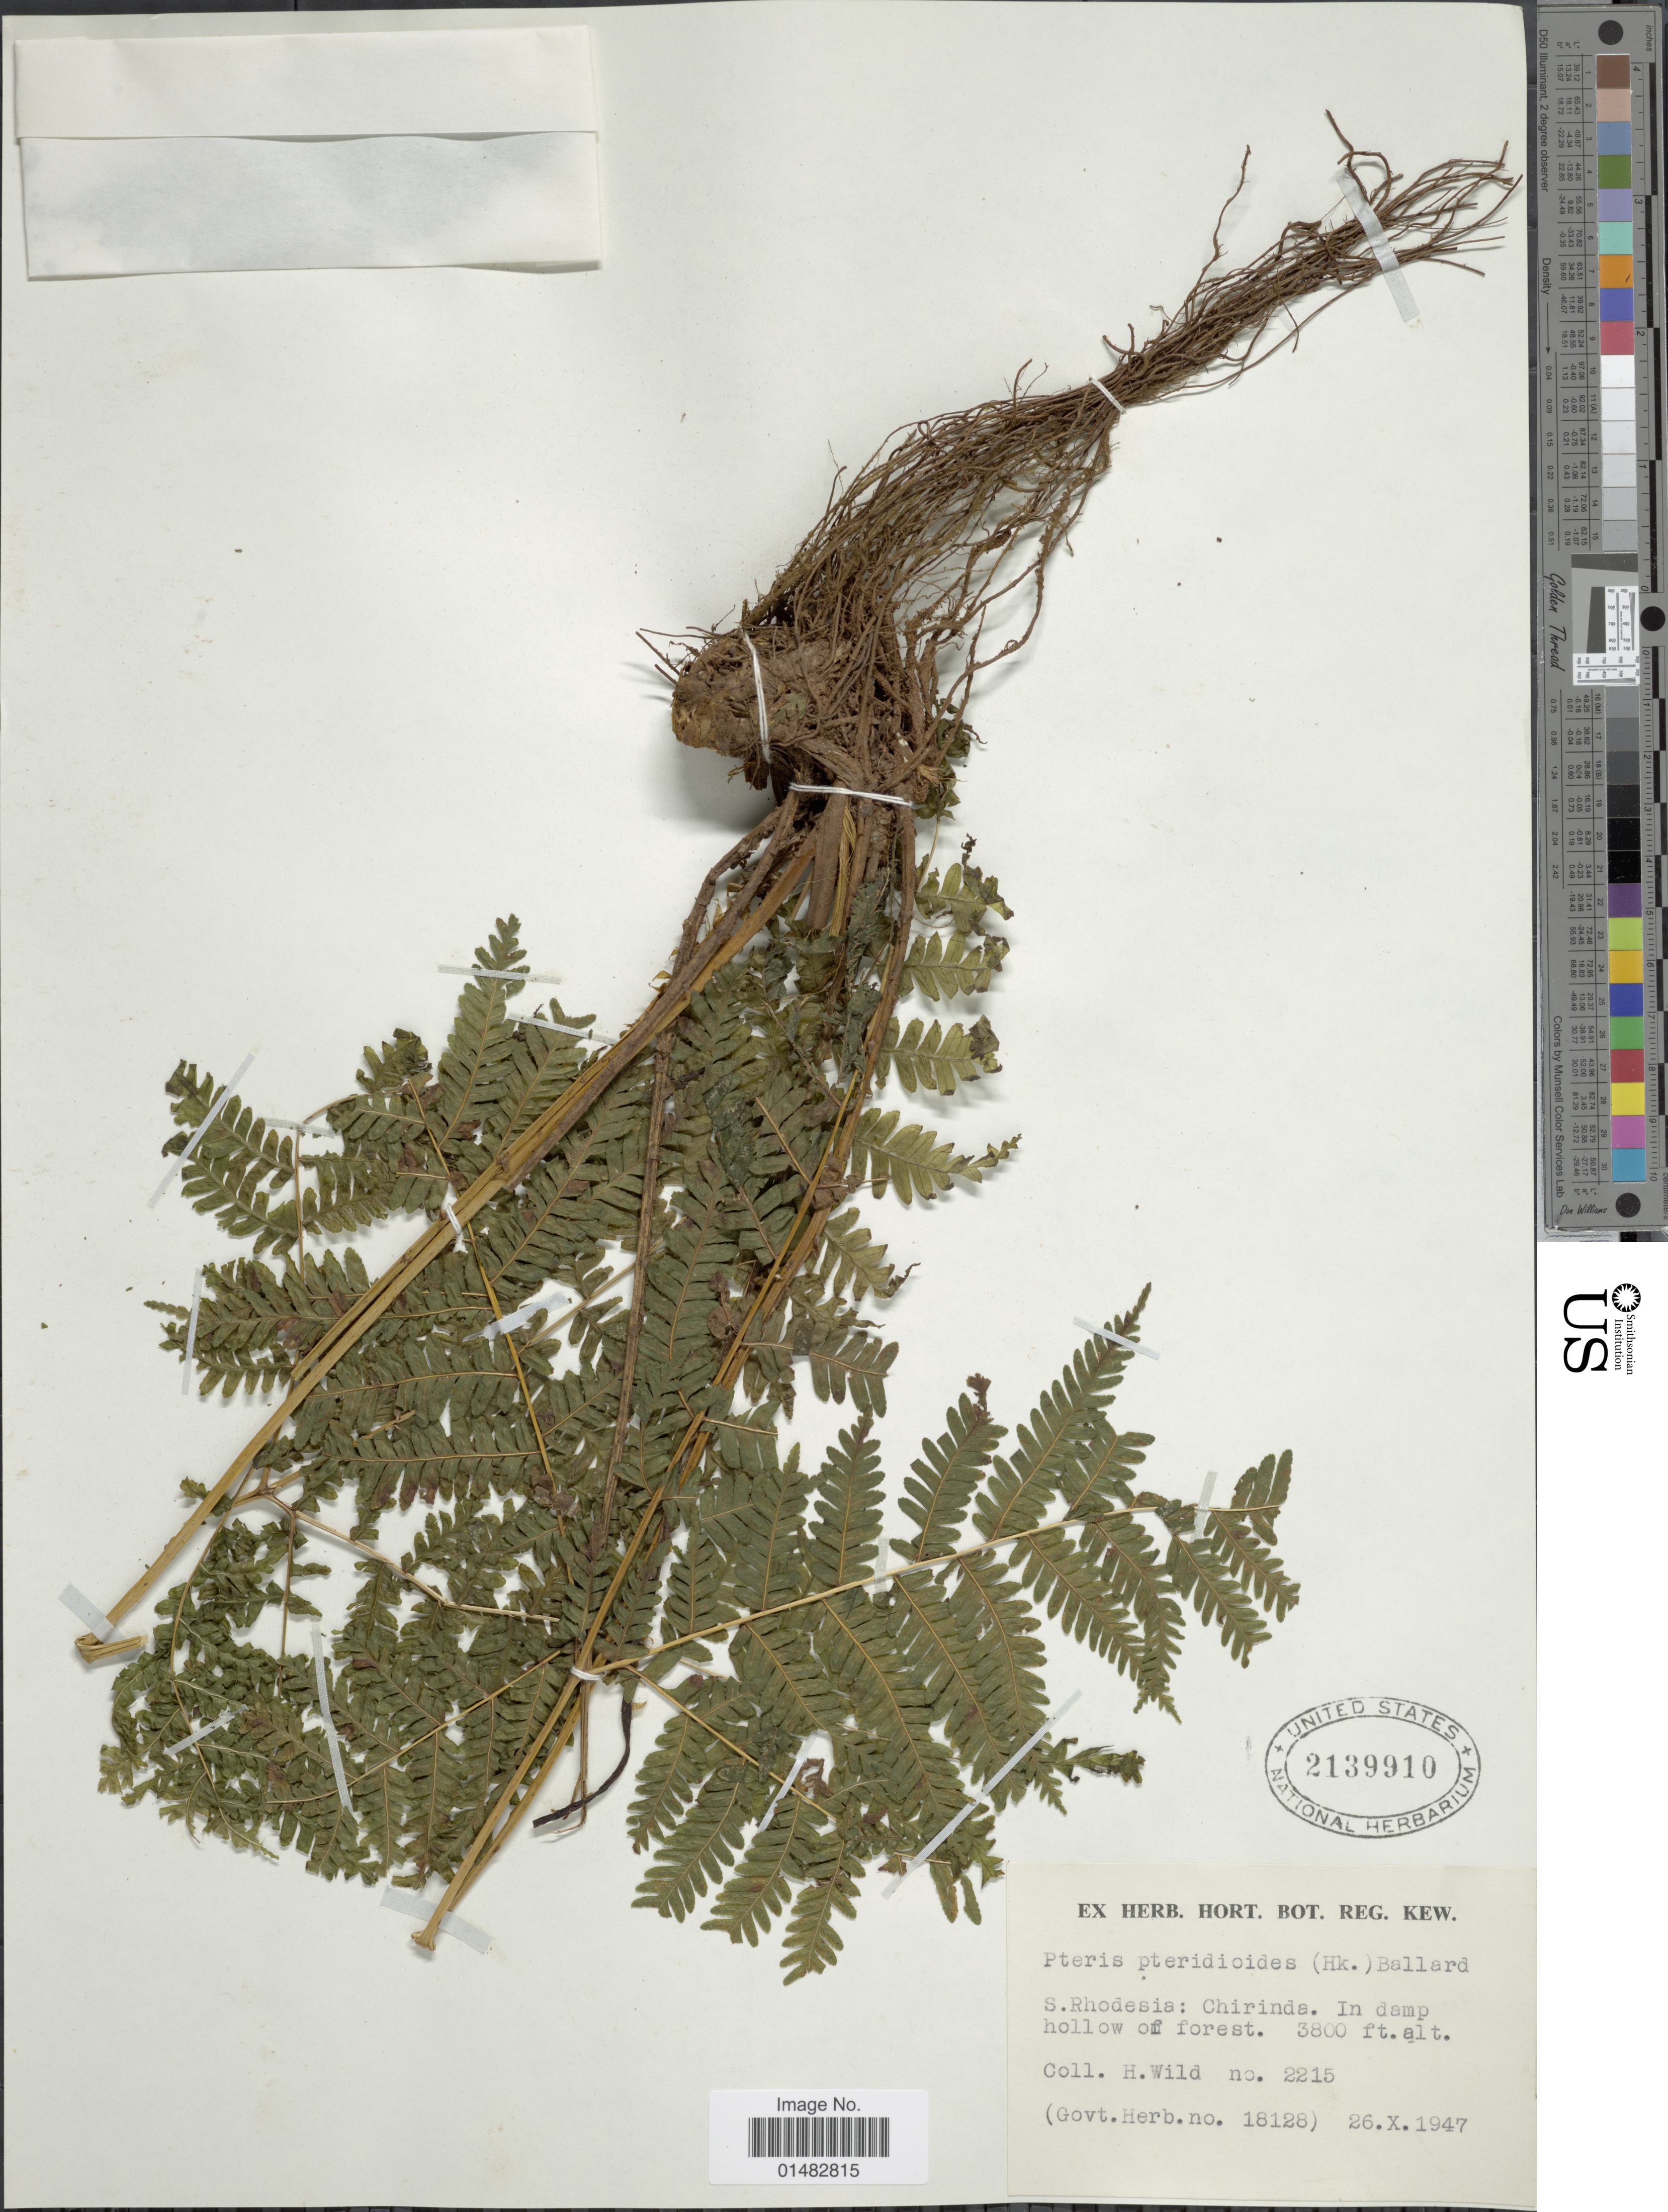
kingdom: Plantae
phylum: Tracheophyta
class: Polypodiopsida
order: Polypodiales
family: Pteridaceae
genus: Pteris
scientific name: Pteris pteridioides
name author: (Hook.) Ballard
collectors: H. Wild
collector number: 2215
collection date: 1947-10-26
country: Zimbabwe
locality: S. Rhodesia: Chirinda, in damp hollow of forest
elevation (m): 1158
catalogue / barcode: US 2139910